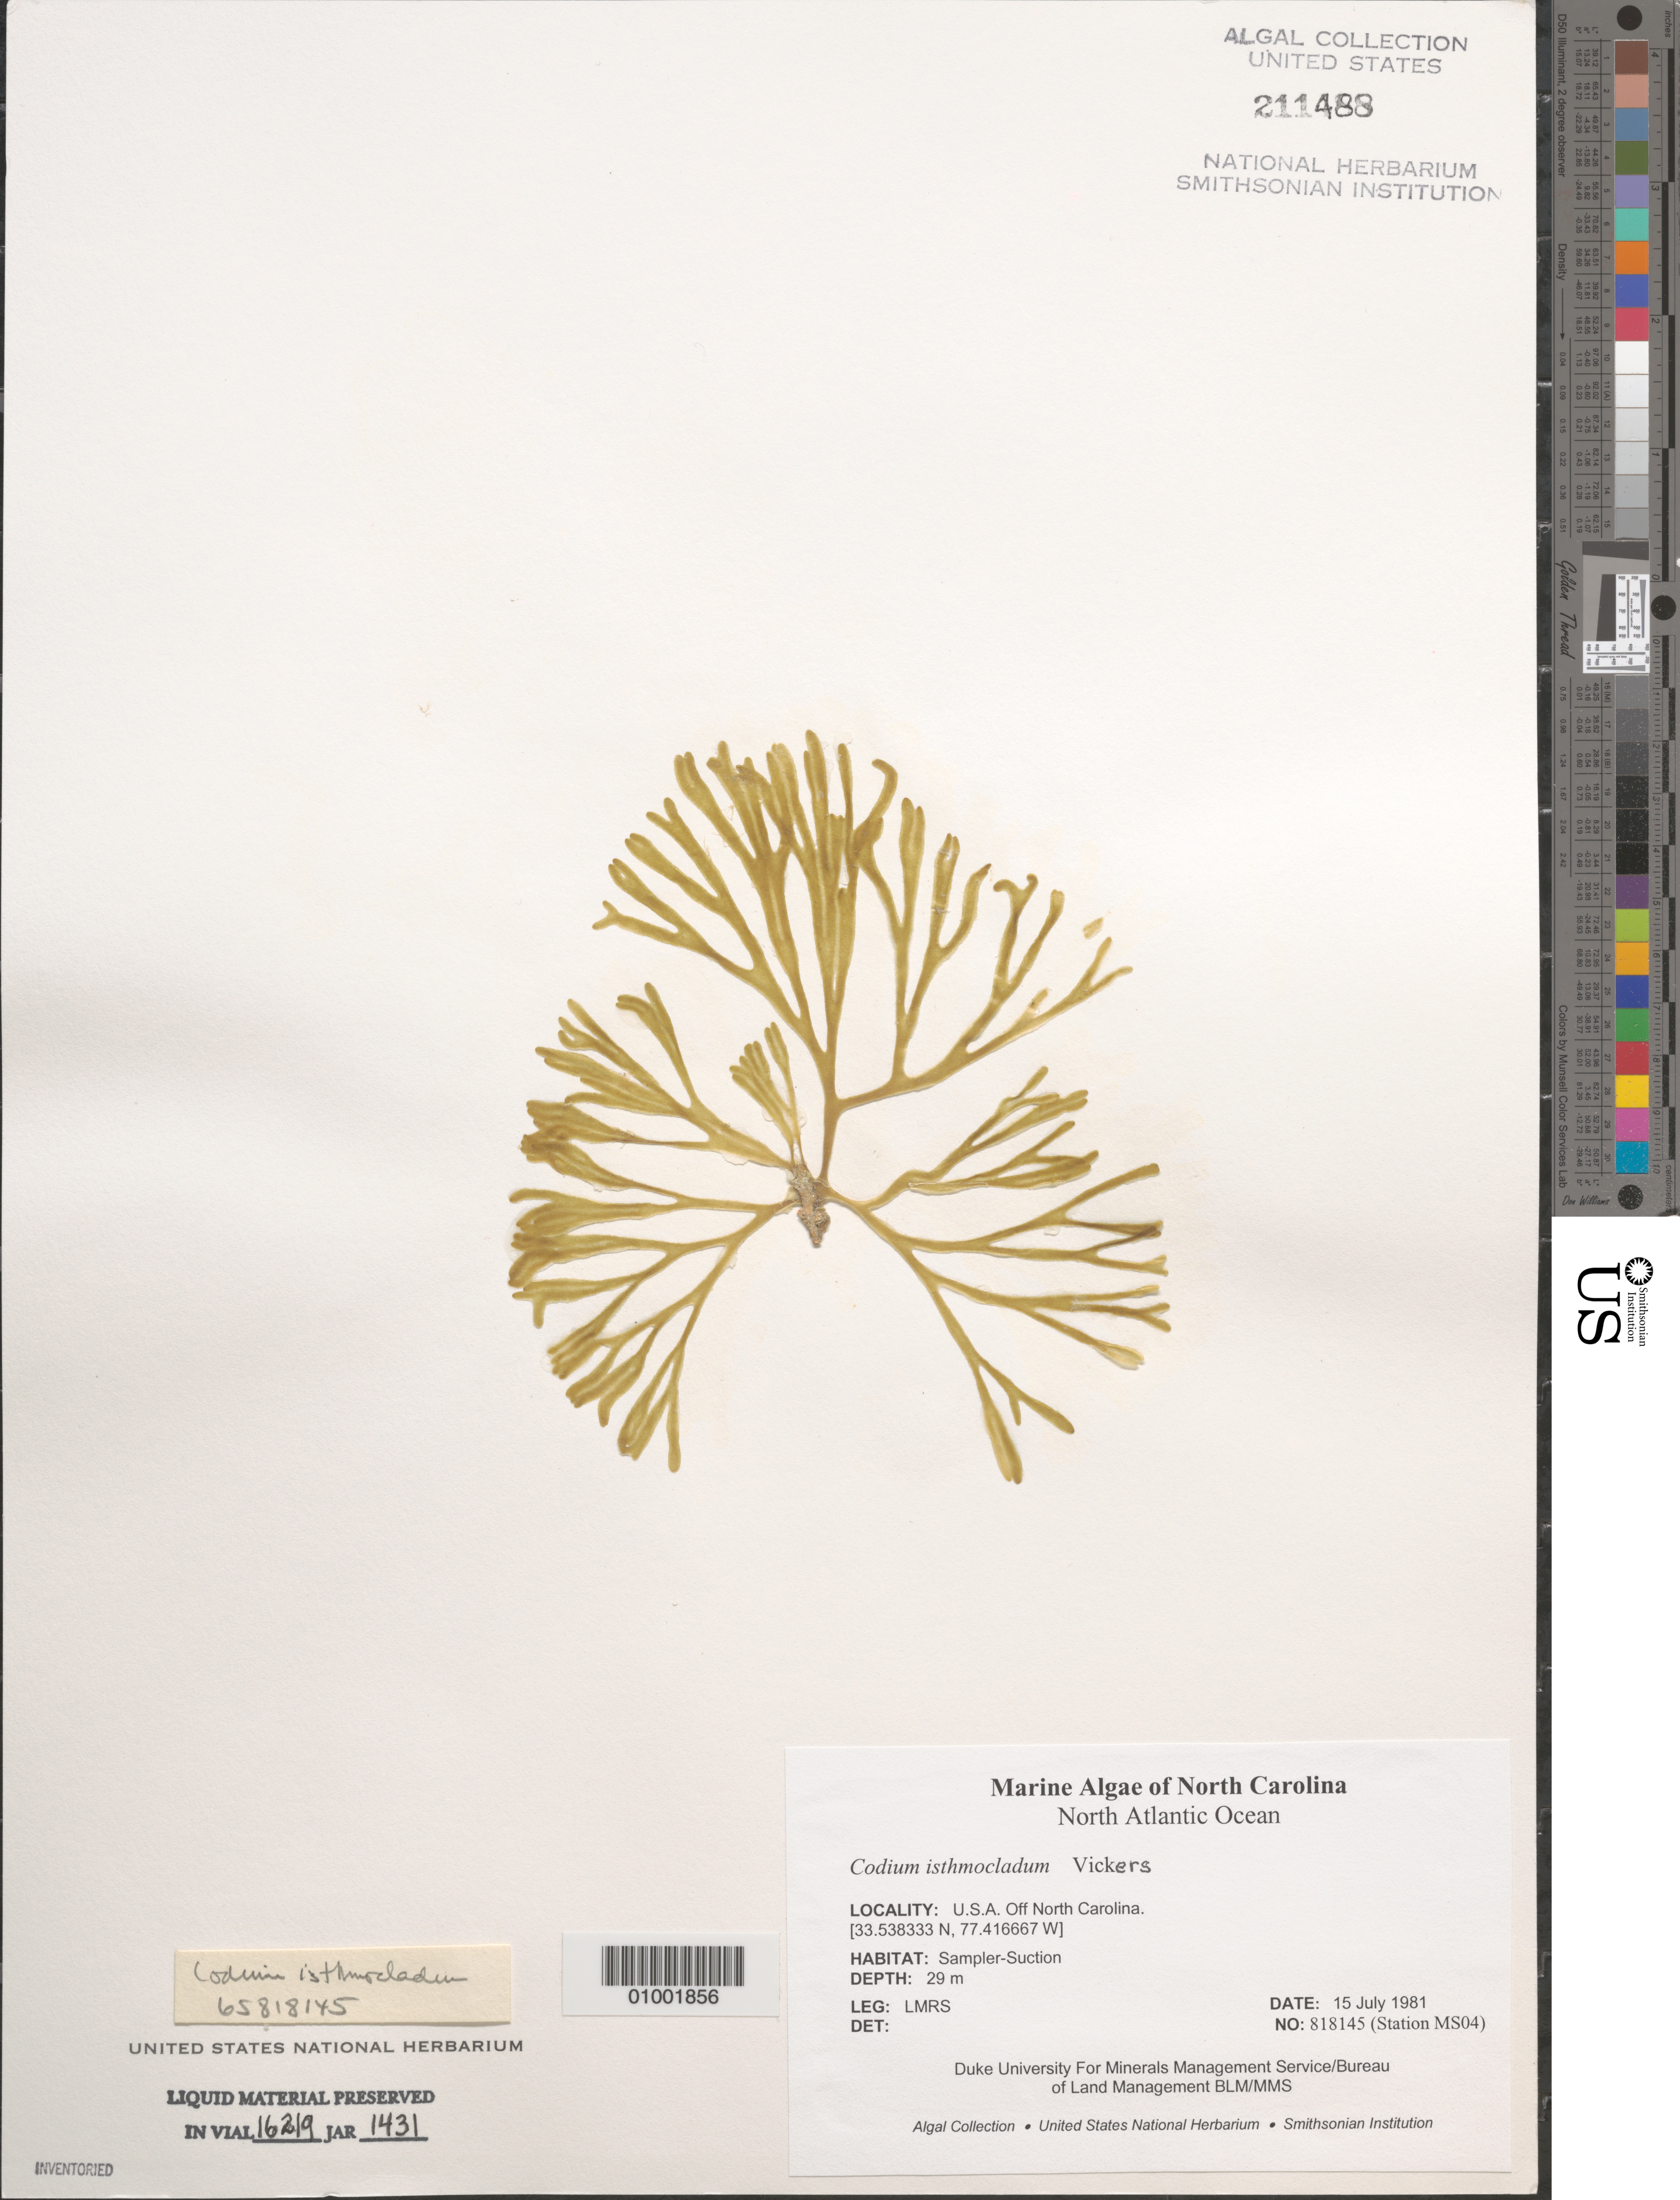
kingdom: Plantae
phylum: Chlorophyta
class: Ulvophyceae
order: Bryopsidales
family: Codiaceae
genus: Codium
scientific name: Codium isthmocladum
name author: Vickers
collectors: LMRS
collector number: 818145 (Station MS04)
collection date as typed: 15 Jul 1981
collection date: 1981-07-15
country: United States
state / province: North Carolina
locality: North Atlantic Ocean off North Carolina coast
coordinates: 33.538333 N, 77.416667 W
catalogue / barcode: US 211488